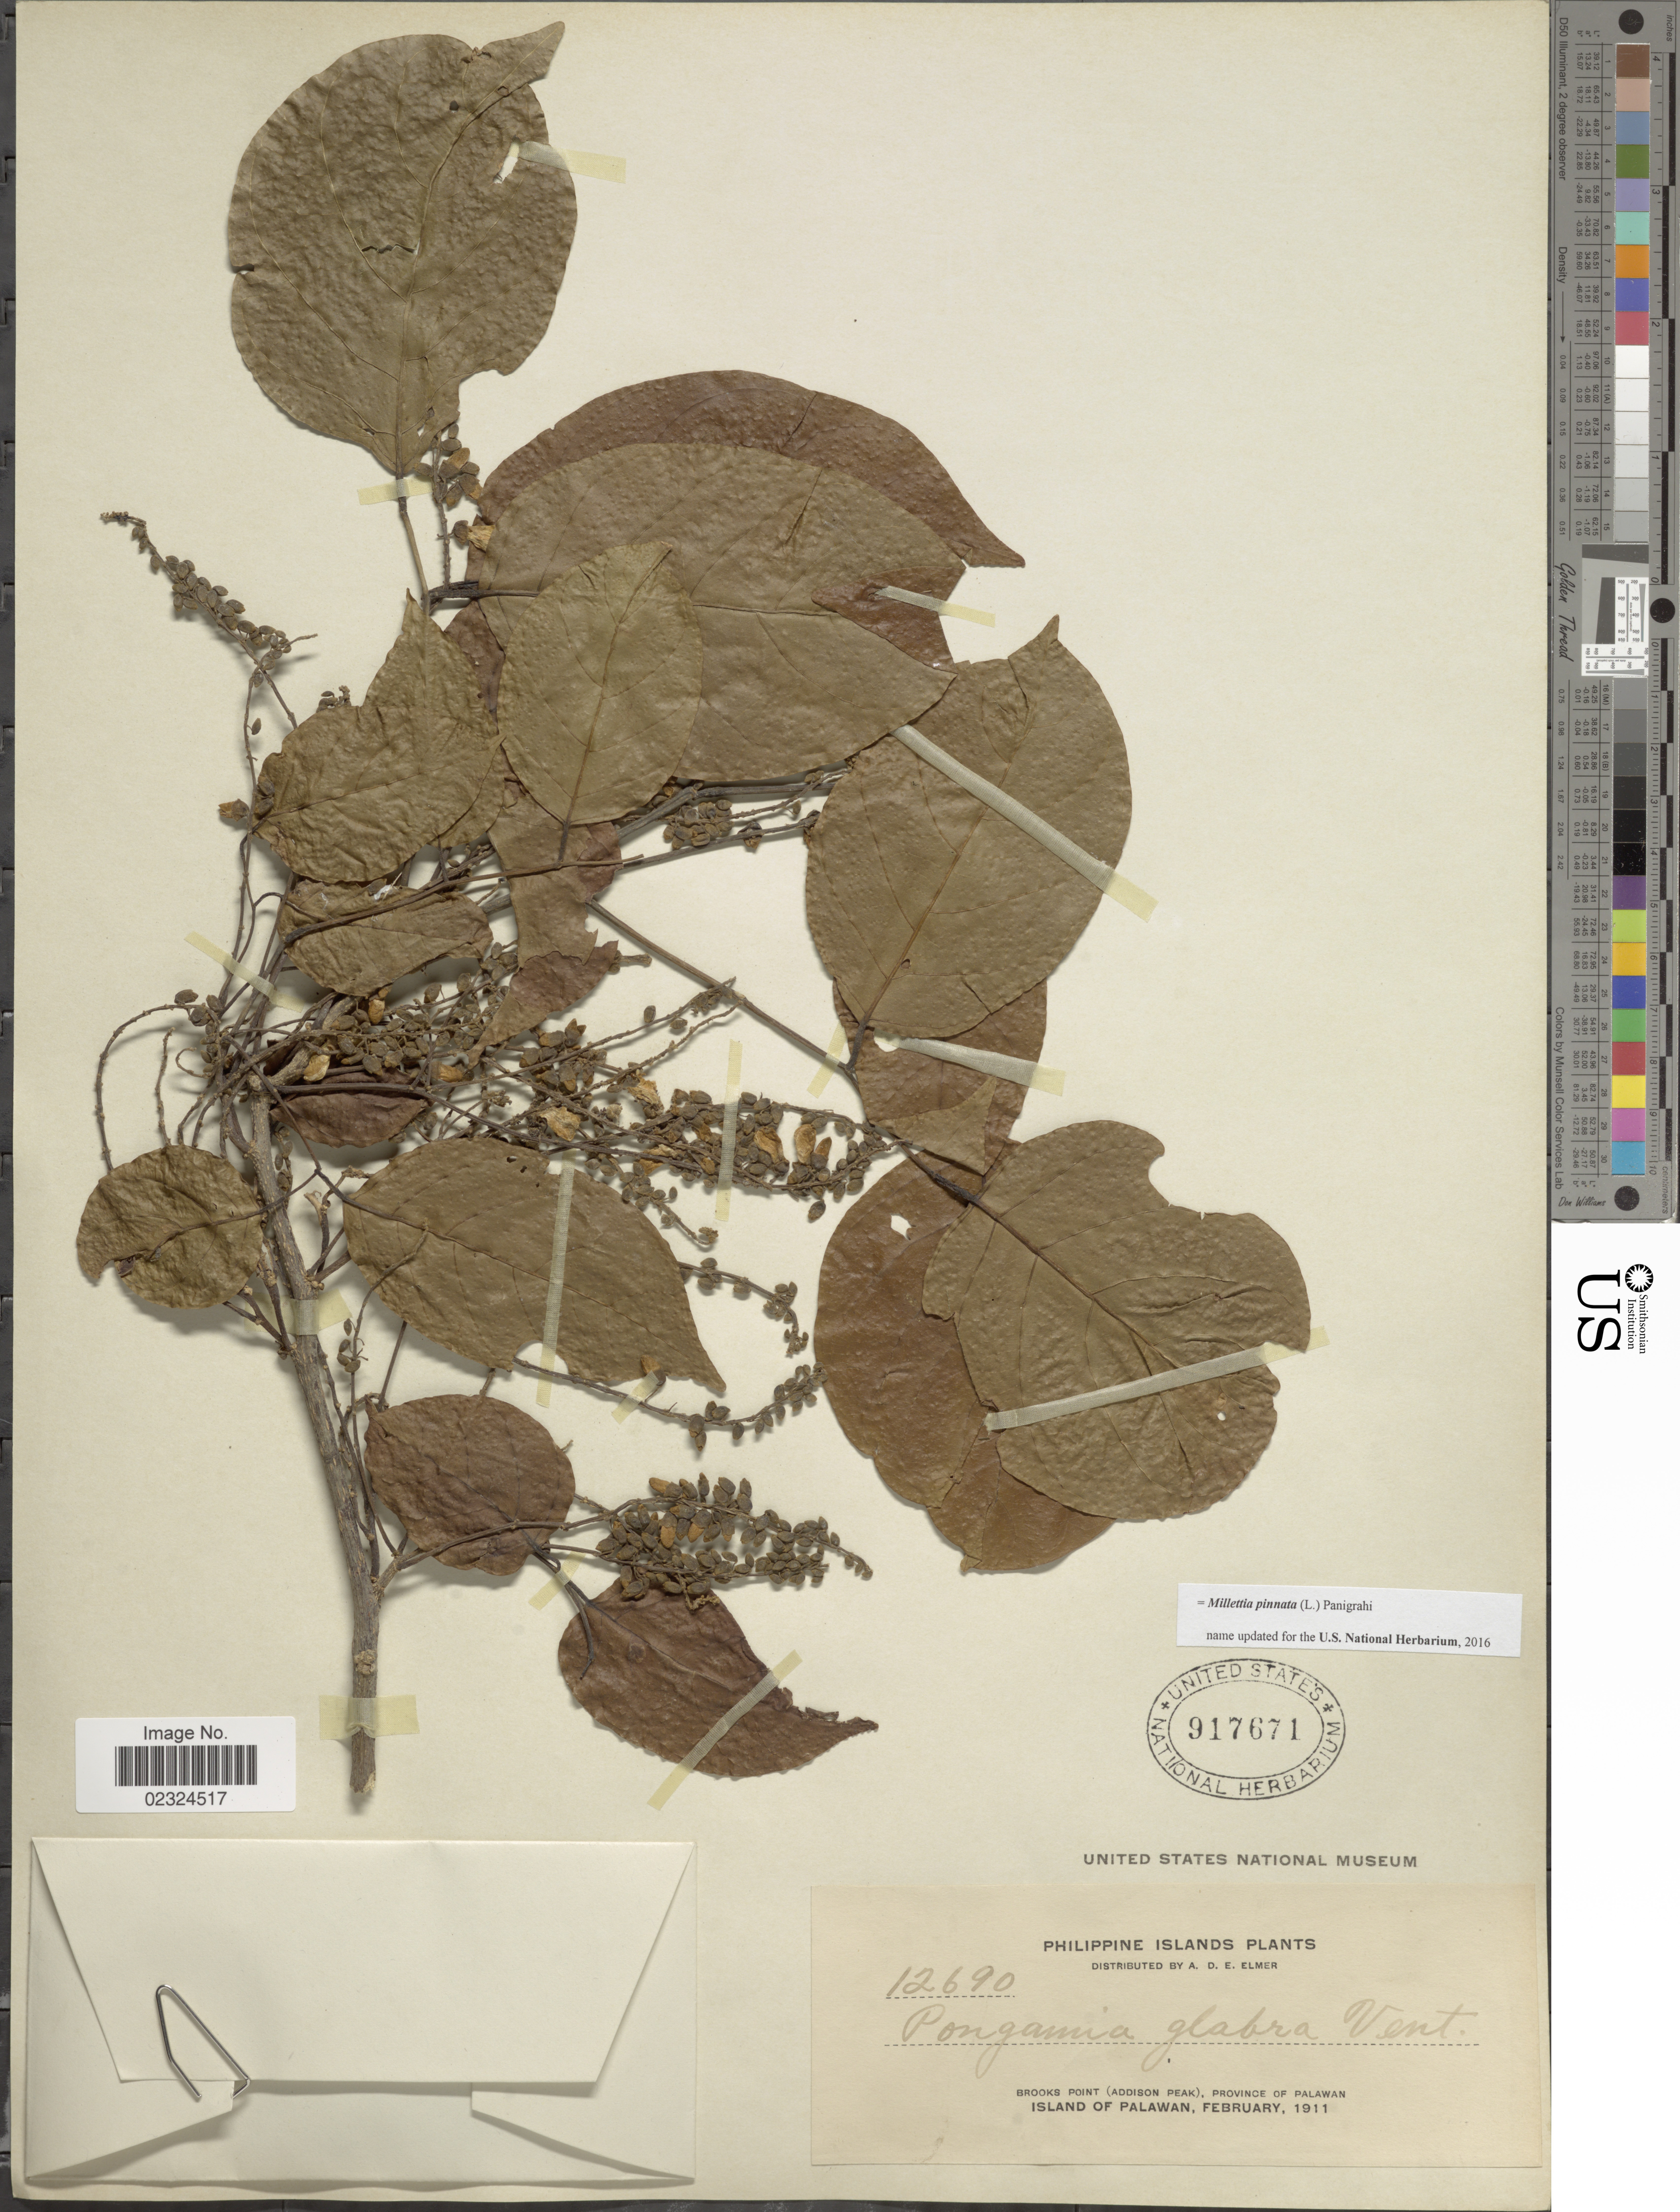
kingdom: Plantae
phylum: Tracheophyta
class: Magnoliopsida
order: Fabales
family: Fabaceae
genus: Millettia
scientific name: Millettia pinnata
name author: (L.) Panigrahi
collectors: A. D. E. Elmer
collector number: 12690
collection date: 1911-02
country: Philippines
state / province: Mimaropa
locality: Brooks Point ( Addison Peak), Province of Palawan. Island of Palawan.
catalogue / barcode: US 917671